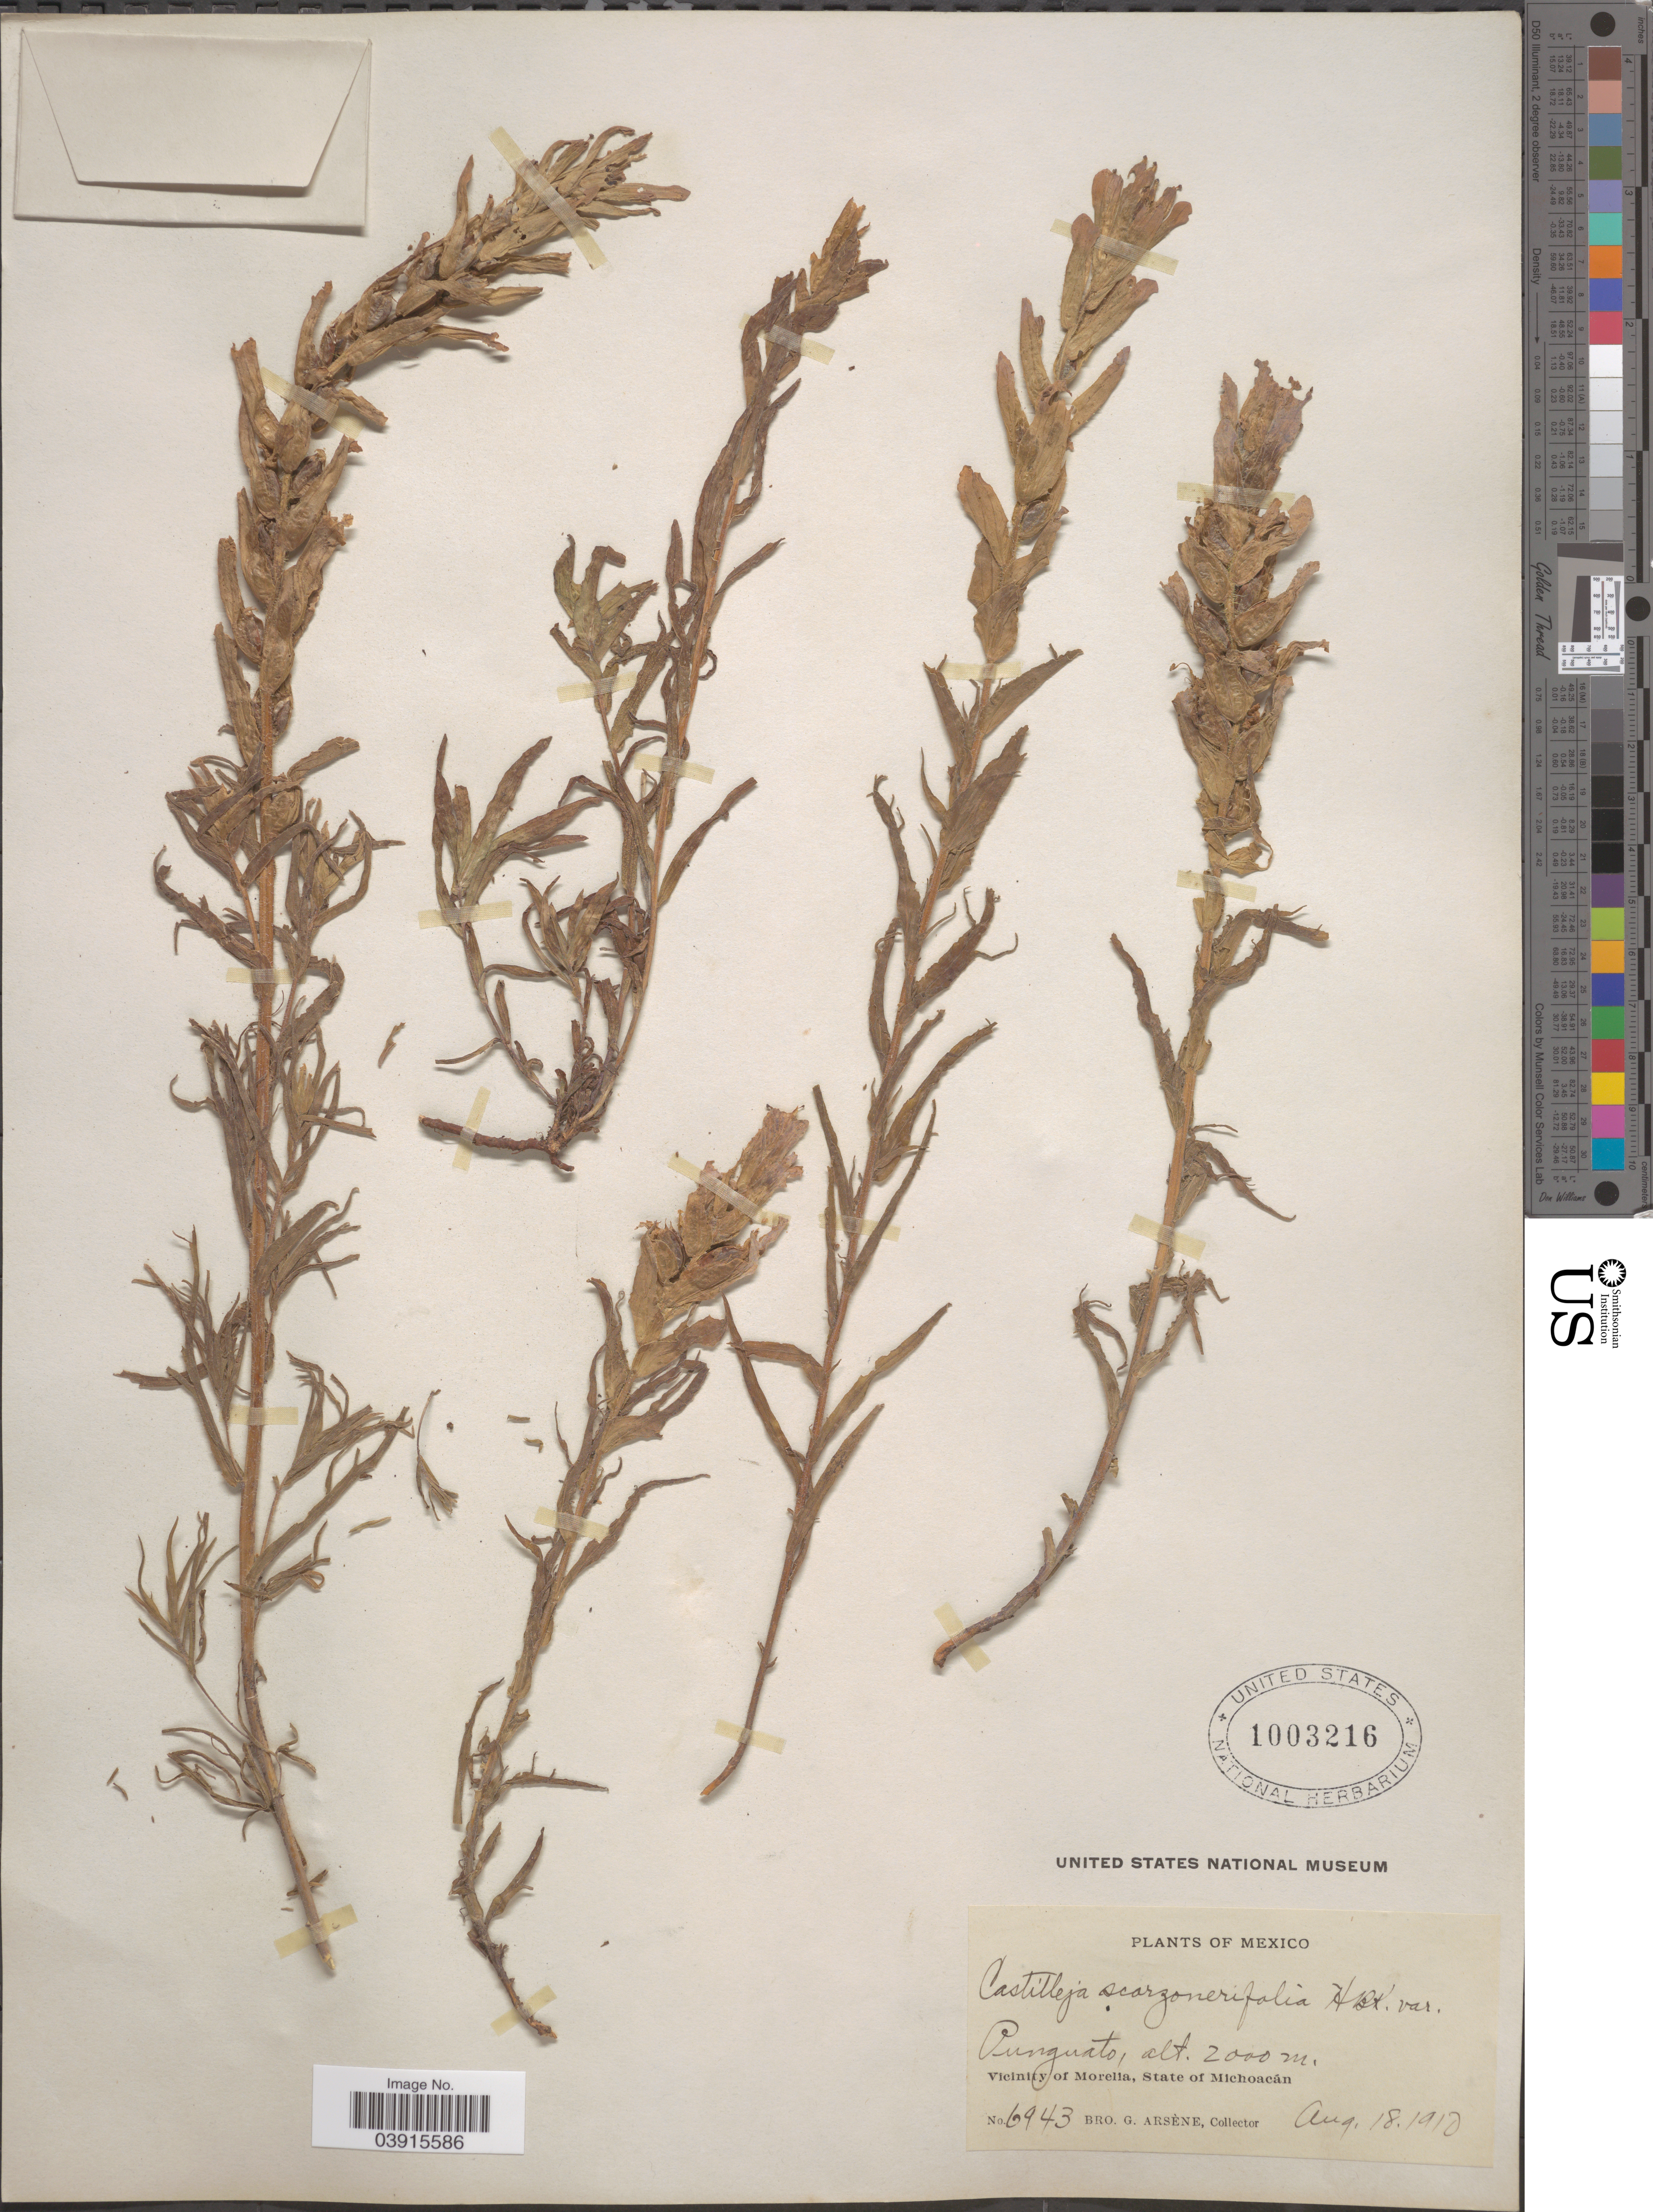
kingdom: Plantae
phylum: Tracheophyta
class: Magnoliopsida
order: Lamiales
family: Orobanchaceae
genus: Castilleja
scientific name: Castilleja scorzonerifolia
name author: Kunth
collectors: Bro. G. Arsène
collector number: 6943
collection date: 1910-08-18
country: Mexico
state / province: Michoacán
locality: Punguato. Vicinity of Morelia.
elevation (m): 2000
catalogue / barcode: US 1003216